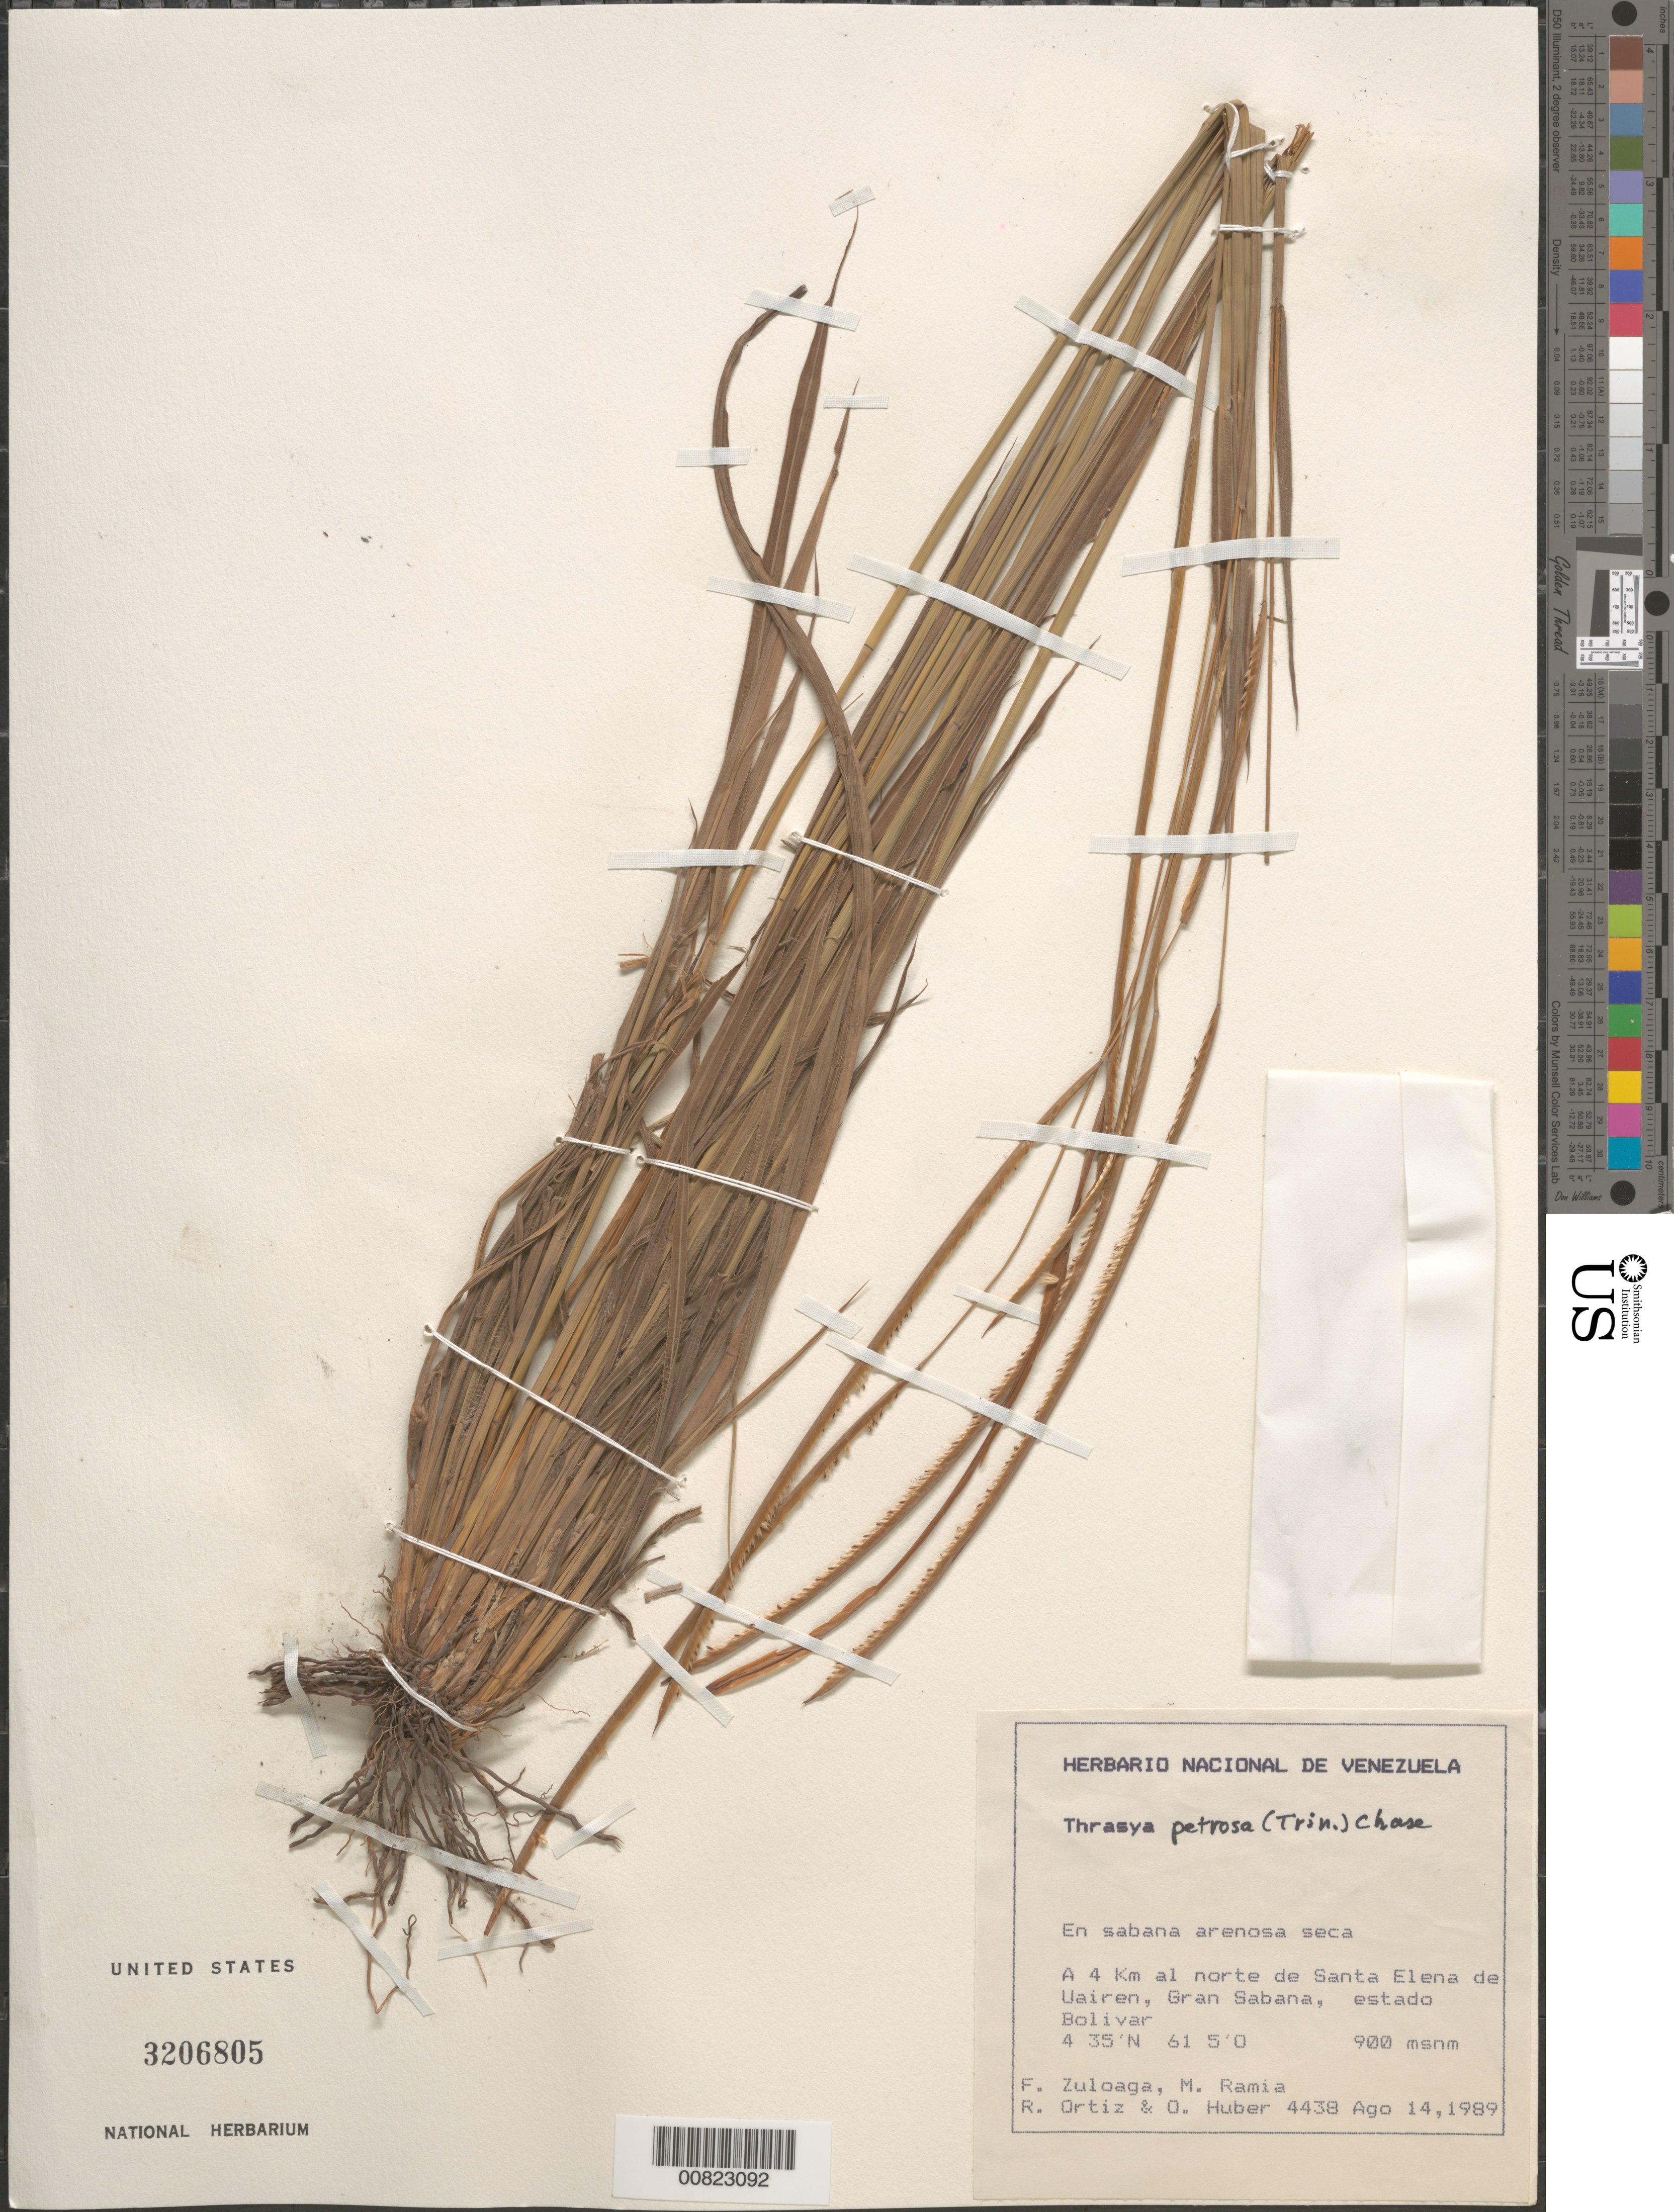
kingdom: Plantae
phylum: Tracheophyta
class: Liliopsida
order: Poales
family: Poaceae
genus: Thrasya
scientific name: Thrasya petrosa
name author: (Trin.) Chase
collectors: F. O. Zuloaga, M. Ramia, R. Ortíz & O. Huber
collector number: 4438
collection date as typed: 14-Aug-89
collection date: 1989-08-14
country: Venezuela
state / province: Bolívar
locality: Gran Sabana, 4 km N de Santa Elena de Uairen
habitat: Dry, sandy savanna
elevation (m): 900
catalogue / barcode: US 3206805